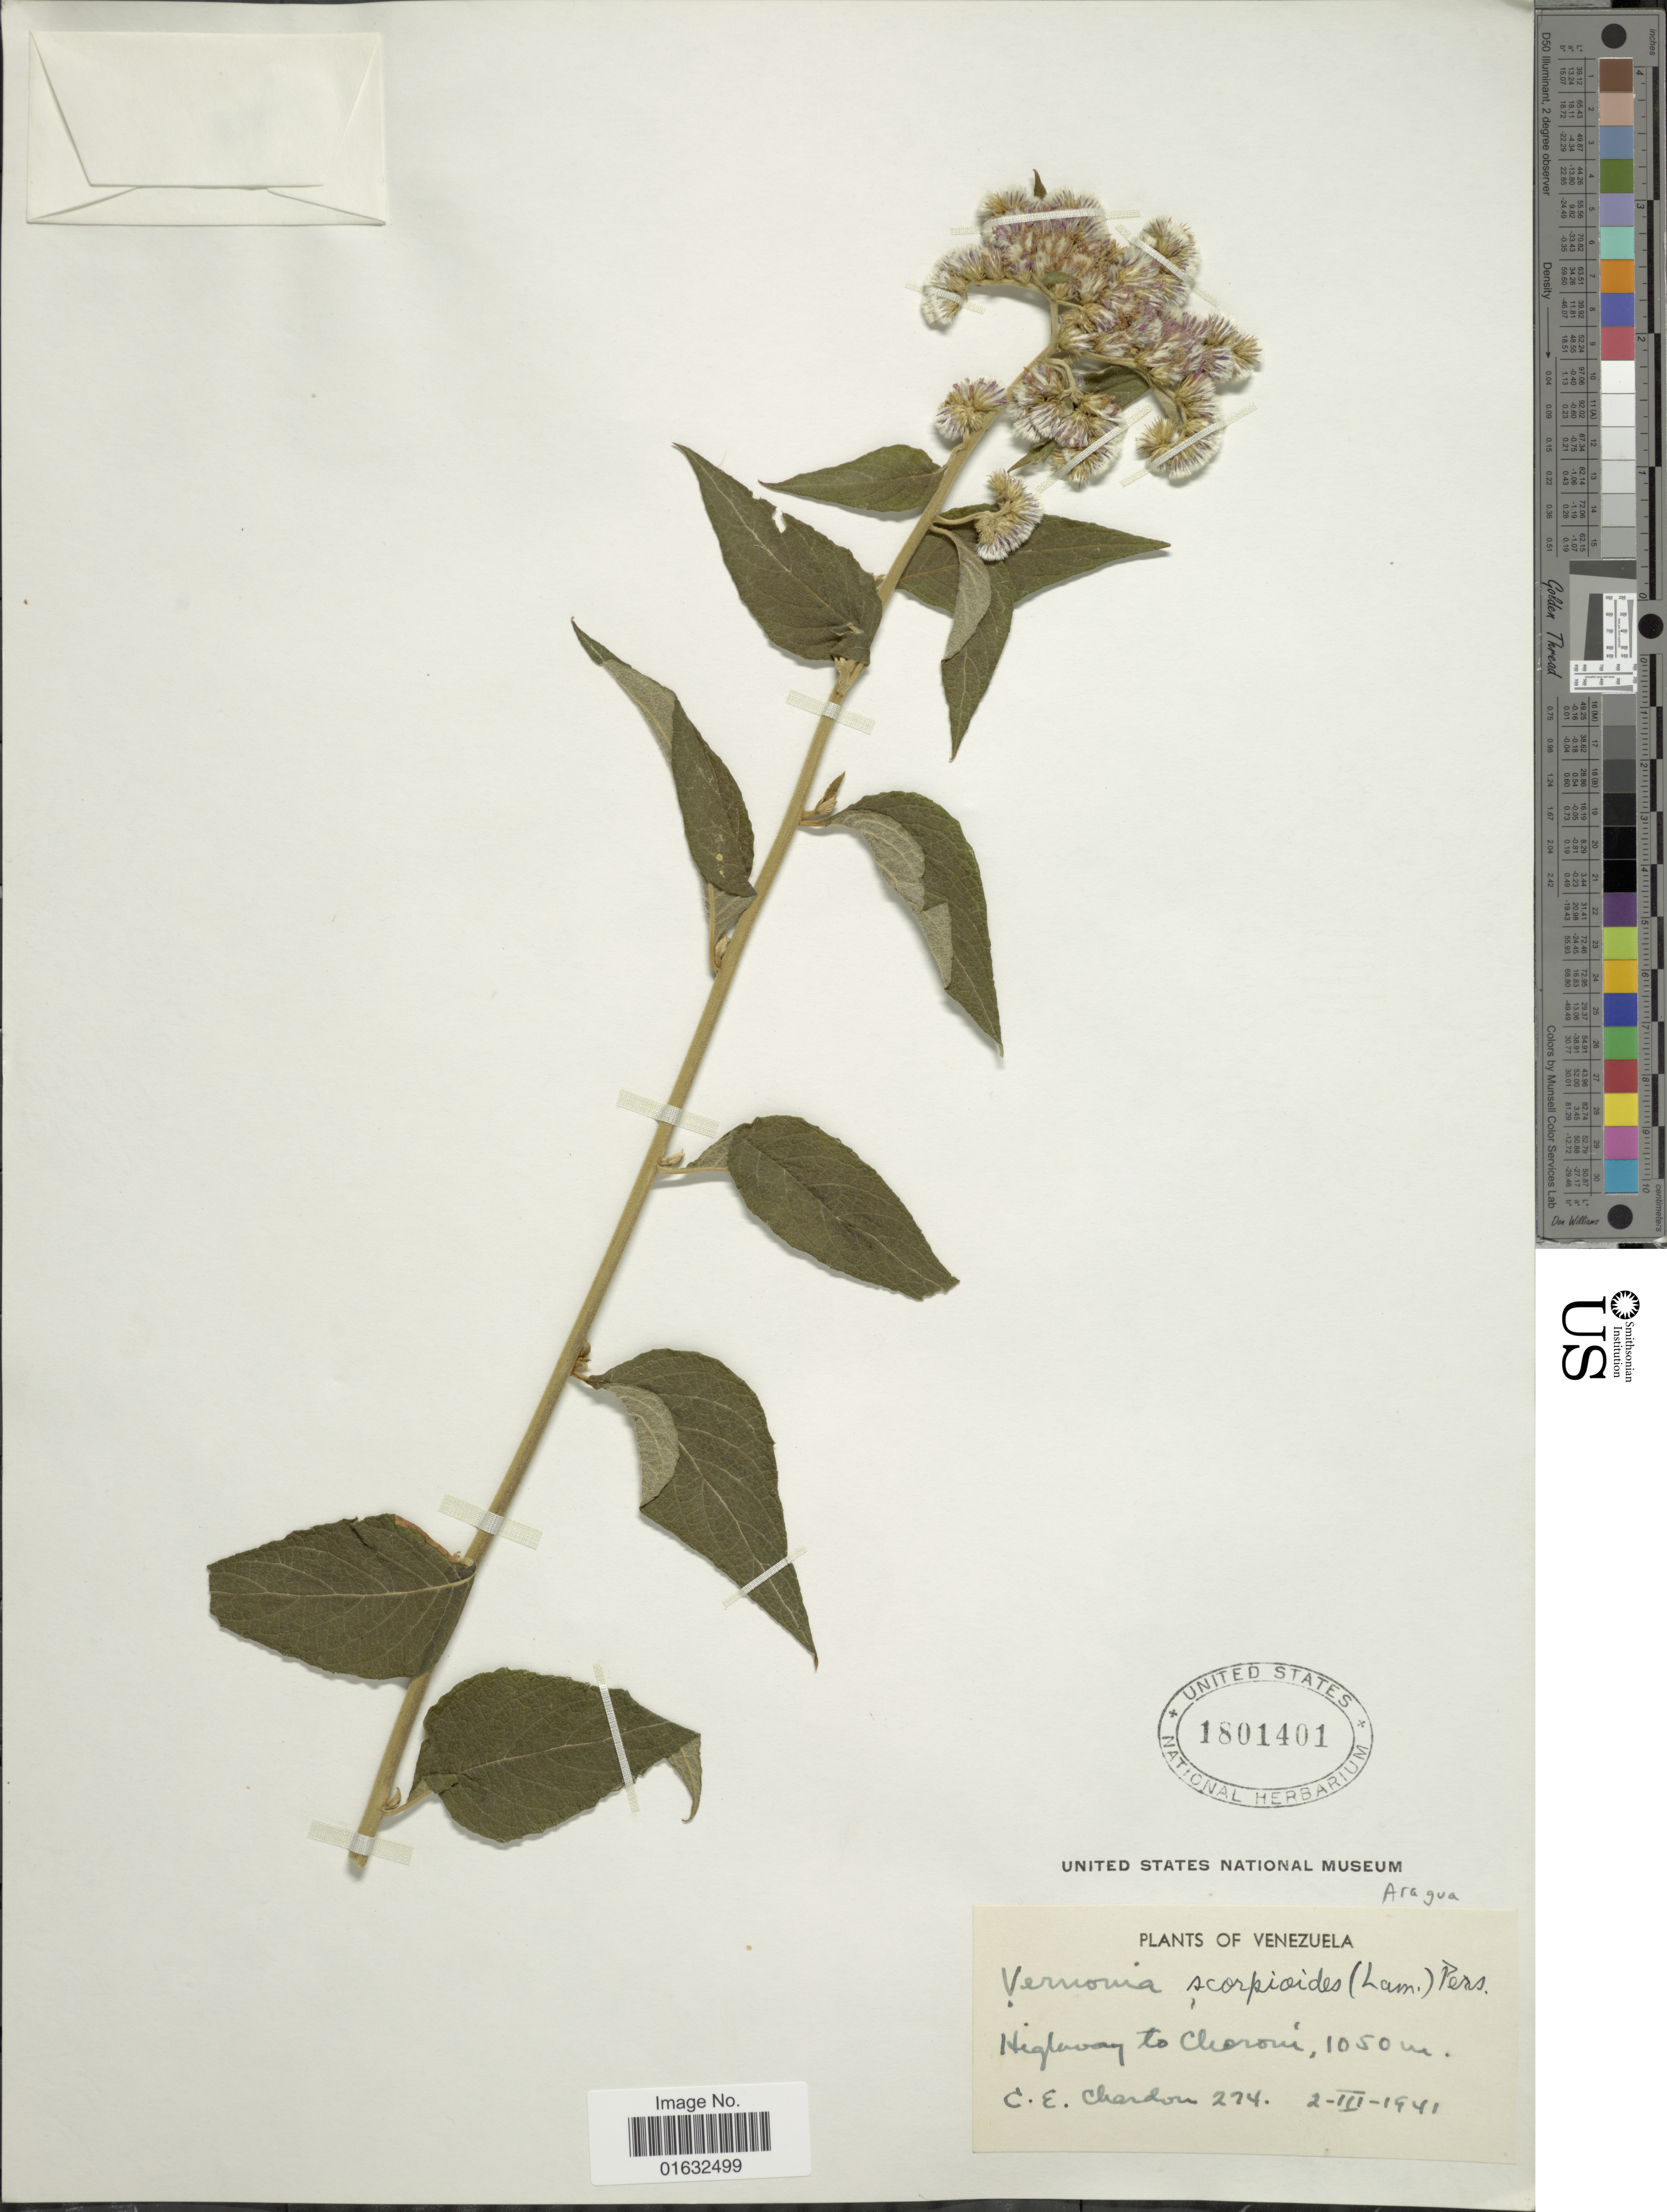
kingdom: Plantae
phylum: Tracheophyta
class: Magnoliopsida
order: Asterales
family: Asteraceae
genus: Cyrtocymura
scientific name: Cyrtocymura scorpioides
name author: (Lam.) H. Rob.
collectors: C. E. Chardón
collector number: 274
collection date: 1941-03-02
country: Venezuela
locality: Highway to Choroní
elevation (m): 1050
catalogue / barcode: US 1801401